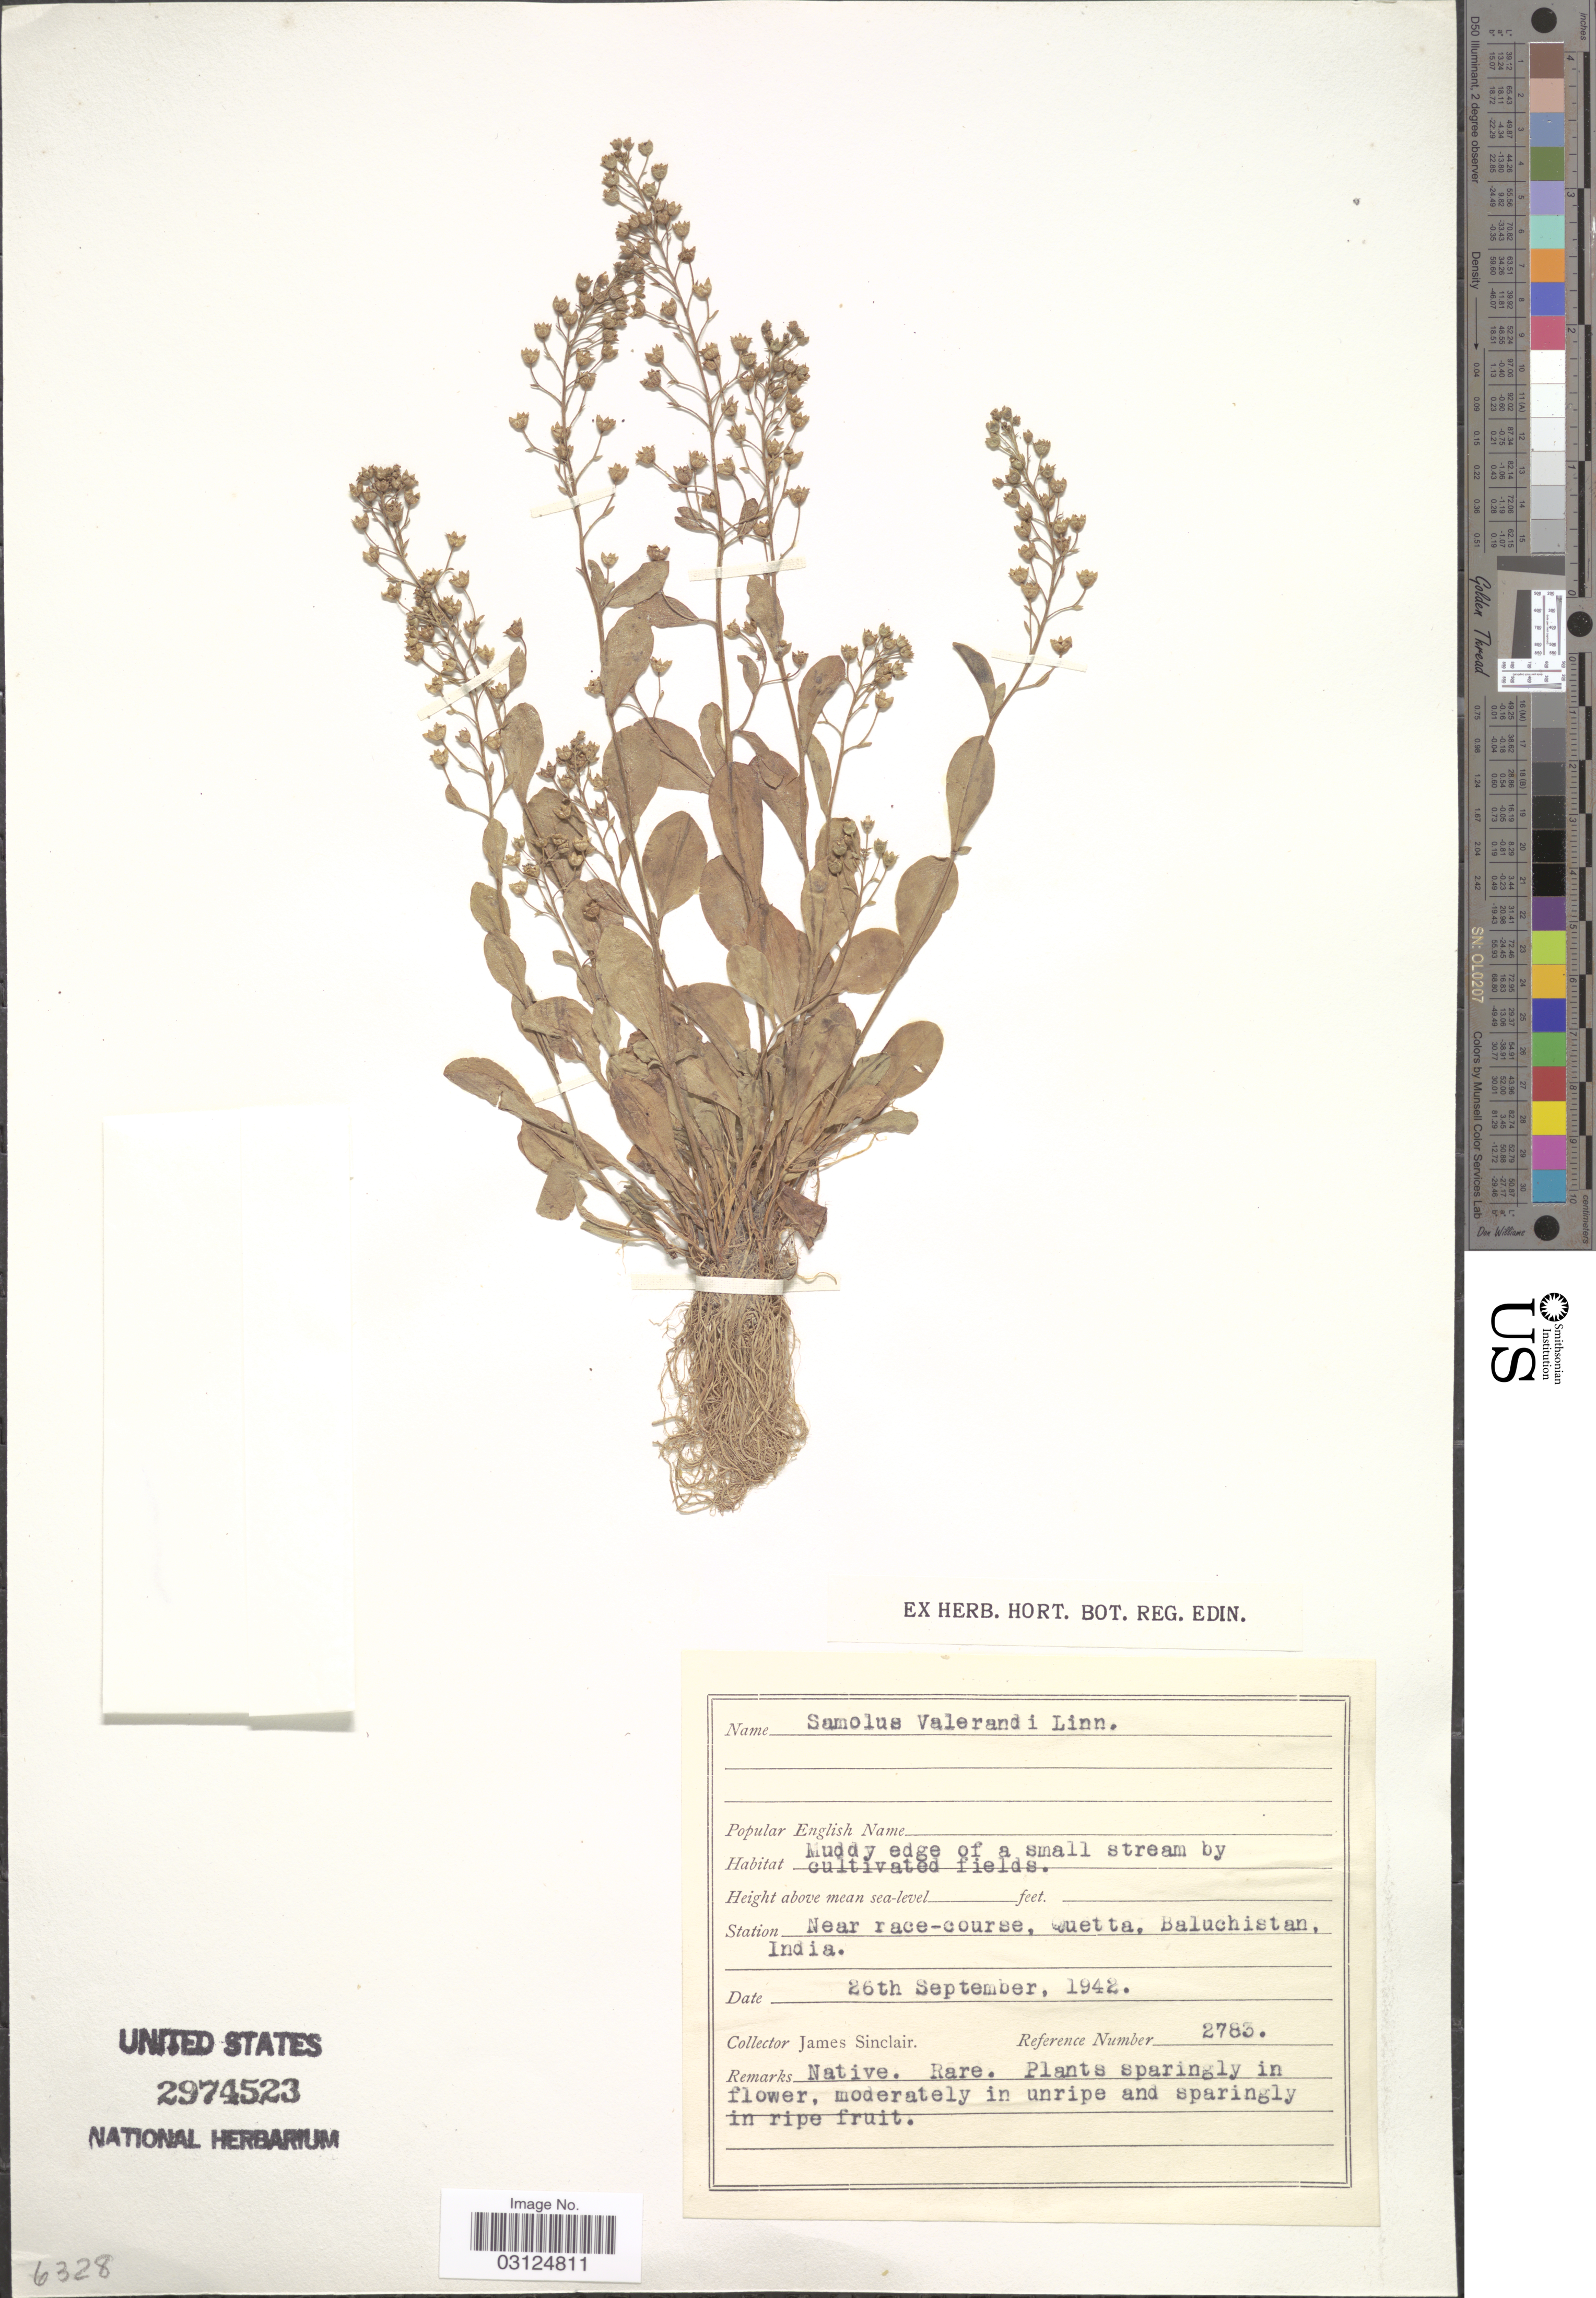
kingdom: Plantae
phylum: Tracheophyta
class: Magnoliopsida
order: Ericales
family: Primulaceae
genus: Samolus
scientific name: Samolus valerandi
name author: L.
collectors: J. Sinclair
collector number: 2783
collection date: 1942-09-26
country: Pakistan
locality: Near race-course, Quetta, Baluchistan.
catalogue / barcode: US 2974523